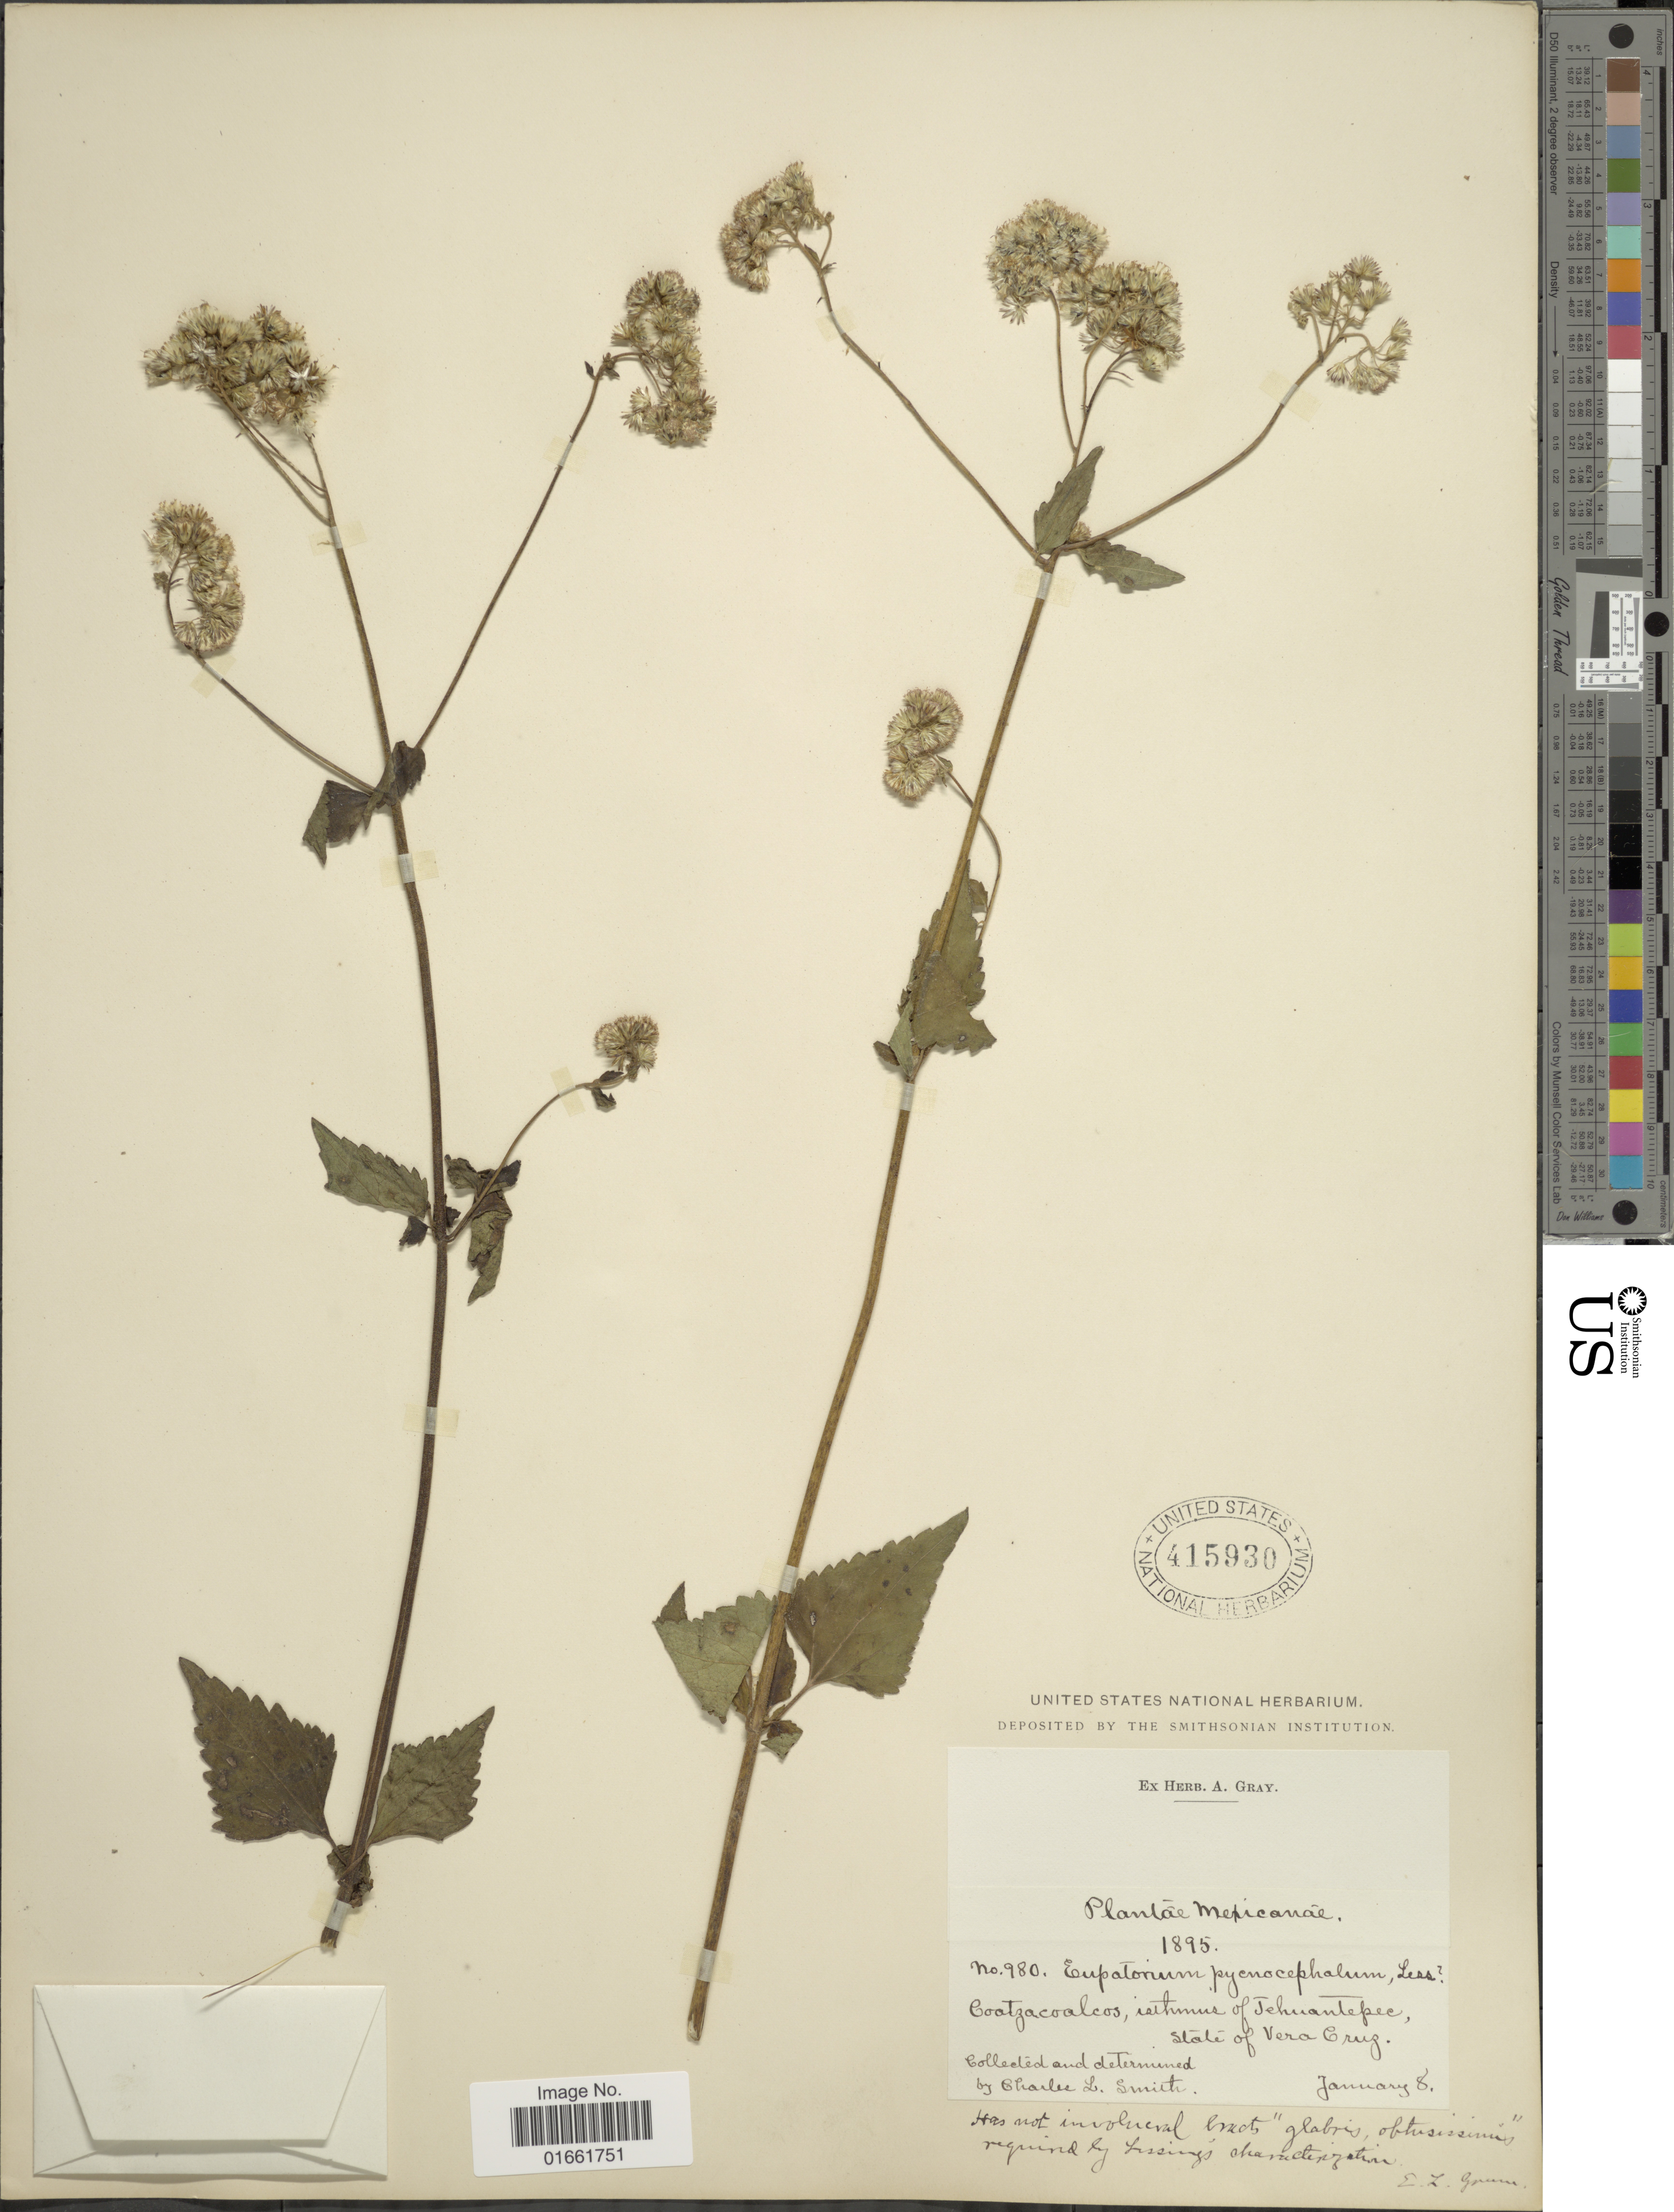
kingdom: Plantae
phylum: Tracheophyta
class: Magnoliopsida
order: Asterales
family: Asteraceae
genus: Fleischmannia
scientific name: Fleischmannia pratensis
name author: (Klatt) R.M. King & H. Rob.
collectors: C. L. Smith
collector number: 980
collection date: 1895-01-08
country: Mexico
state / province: Veracruz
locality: Coatzacoalcos, isthmus of Tehuantepec, State of Vera Cruz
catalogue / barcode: US 415930